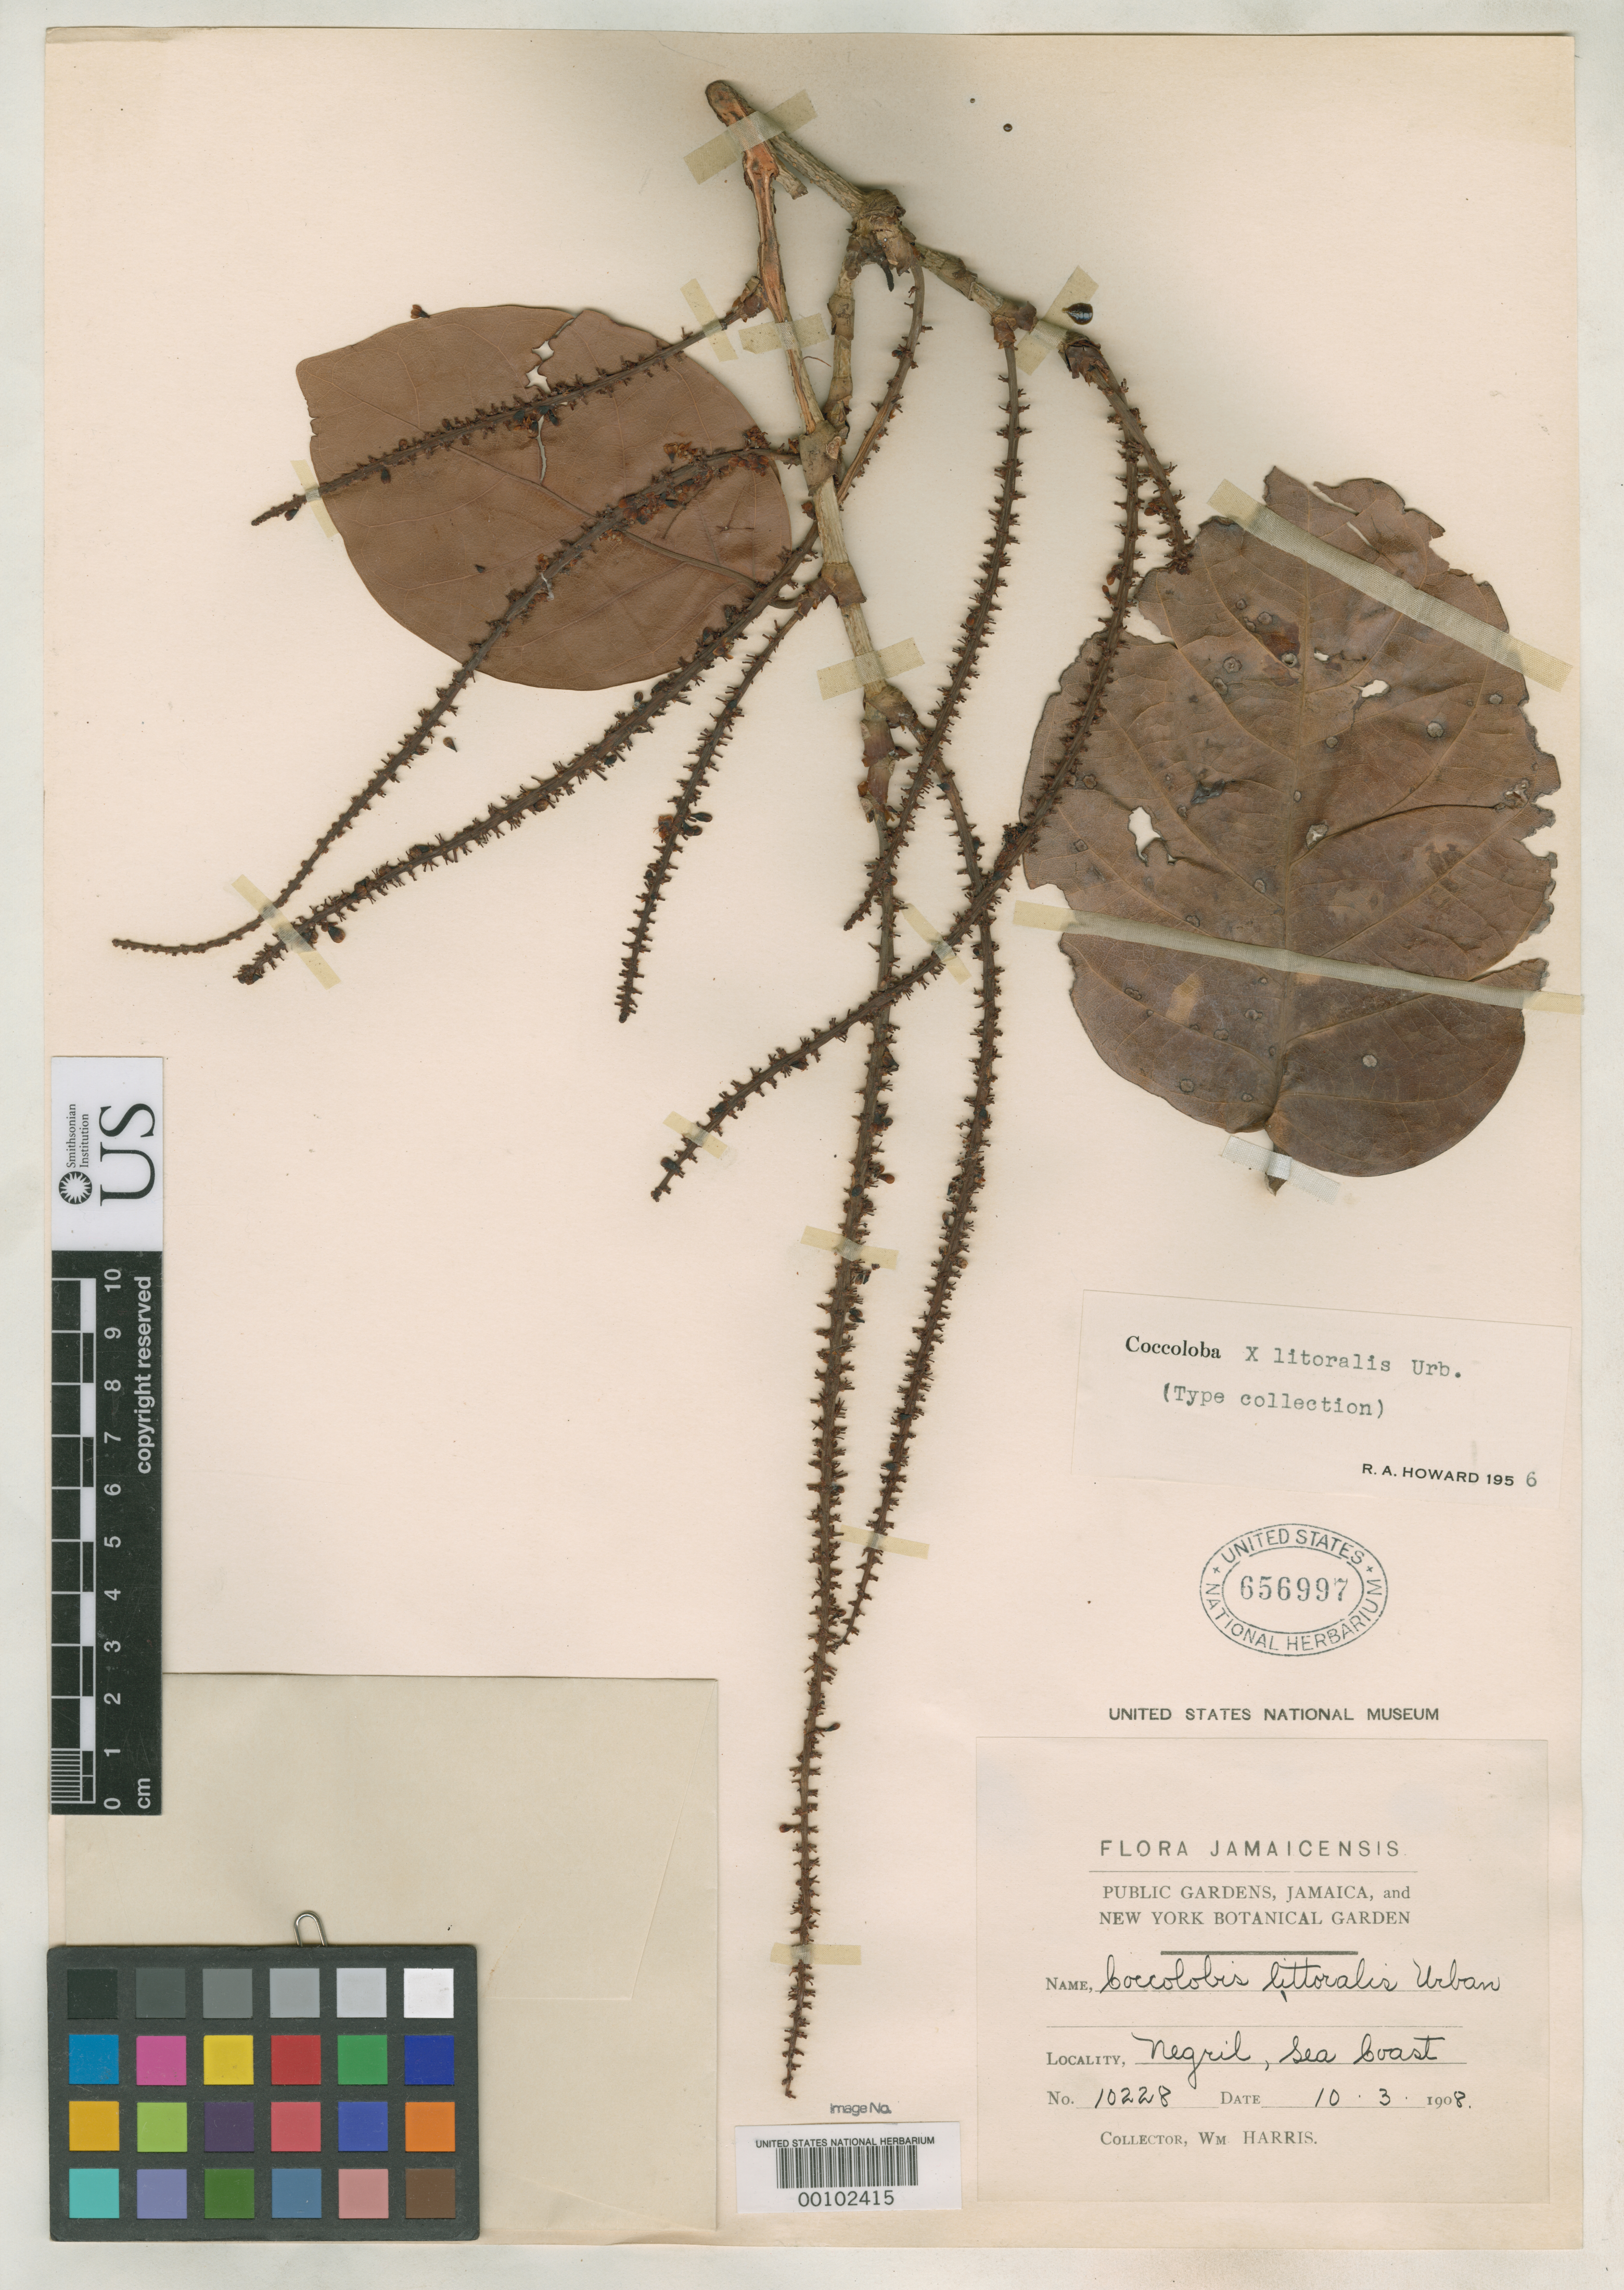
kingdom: Plantae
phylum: Tracheophyta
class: Magnoliopsida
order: Caryophyllales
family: Polygonaceae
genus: Coccoloba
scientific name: Coccoloba litoralis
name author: Urb.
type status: Isotype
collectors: W. H. Harris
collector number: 10228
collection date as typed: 10 Mar 1908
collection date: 1908-03-10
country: Jamaica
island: Greater Antilles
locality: Near Negril.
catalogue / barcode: US 656997